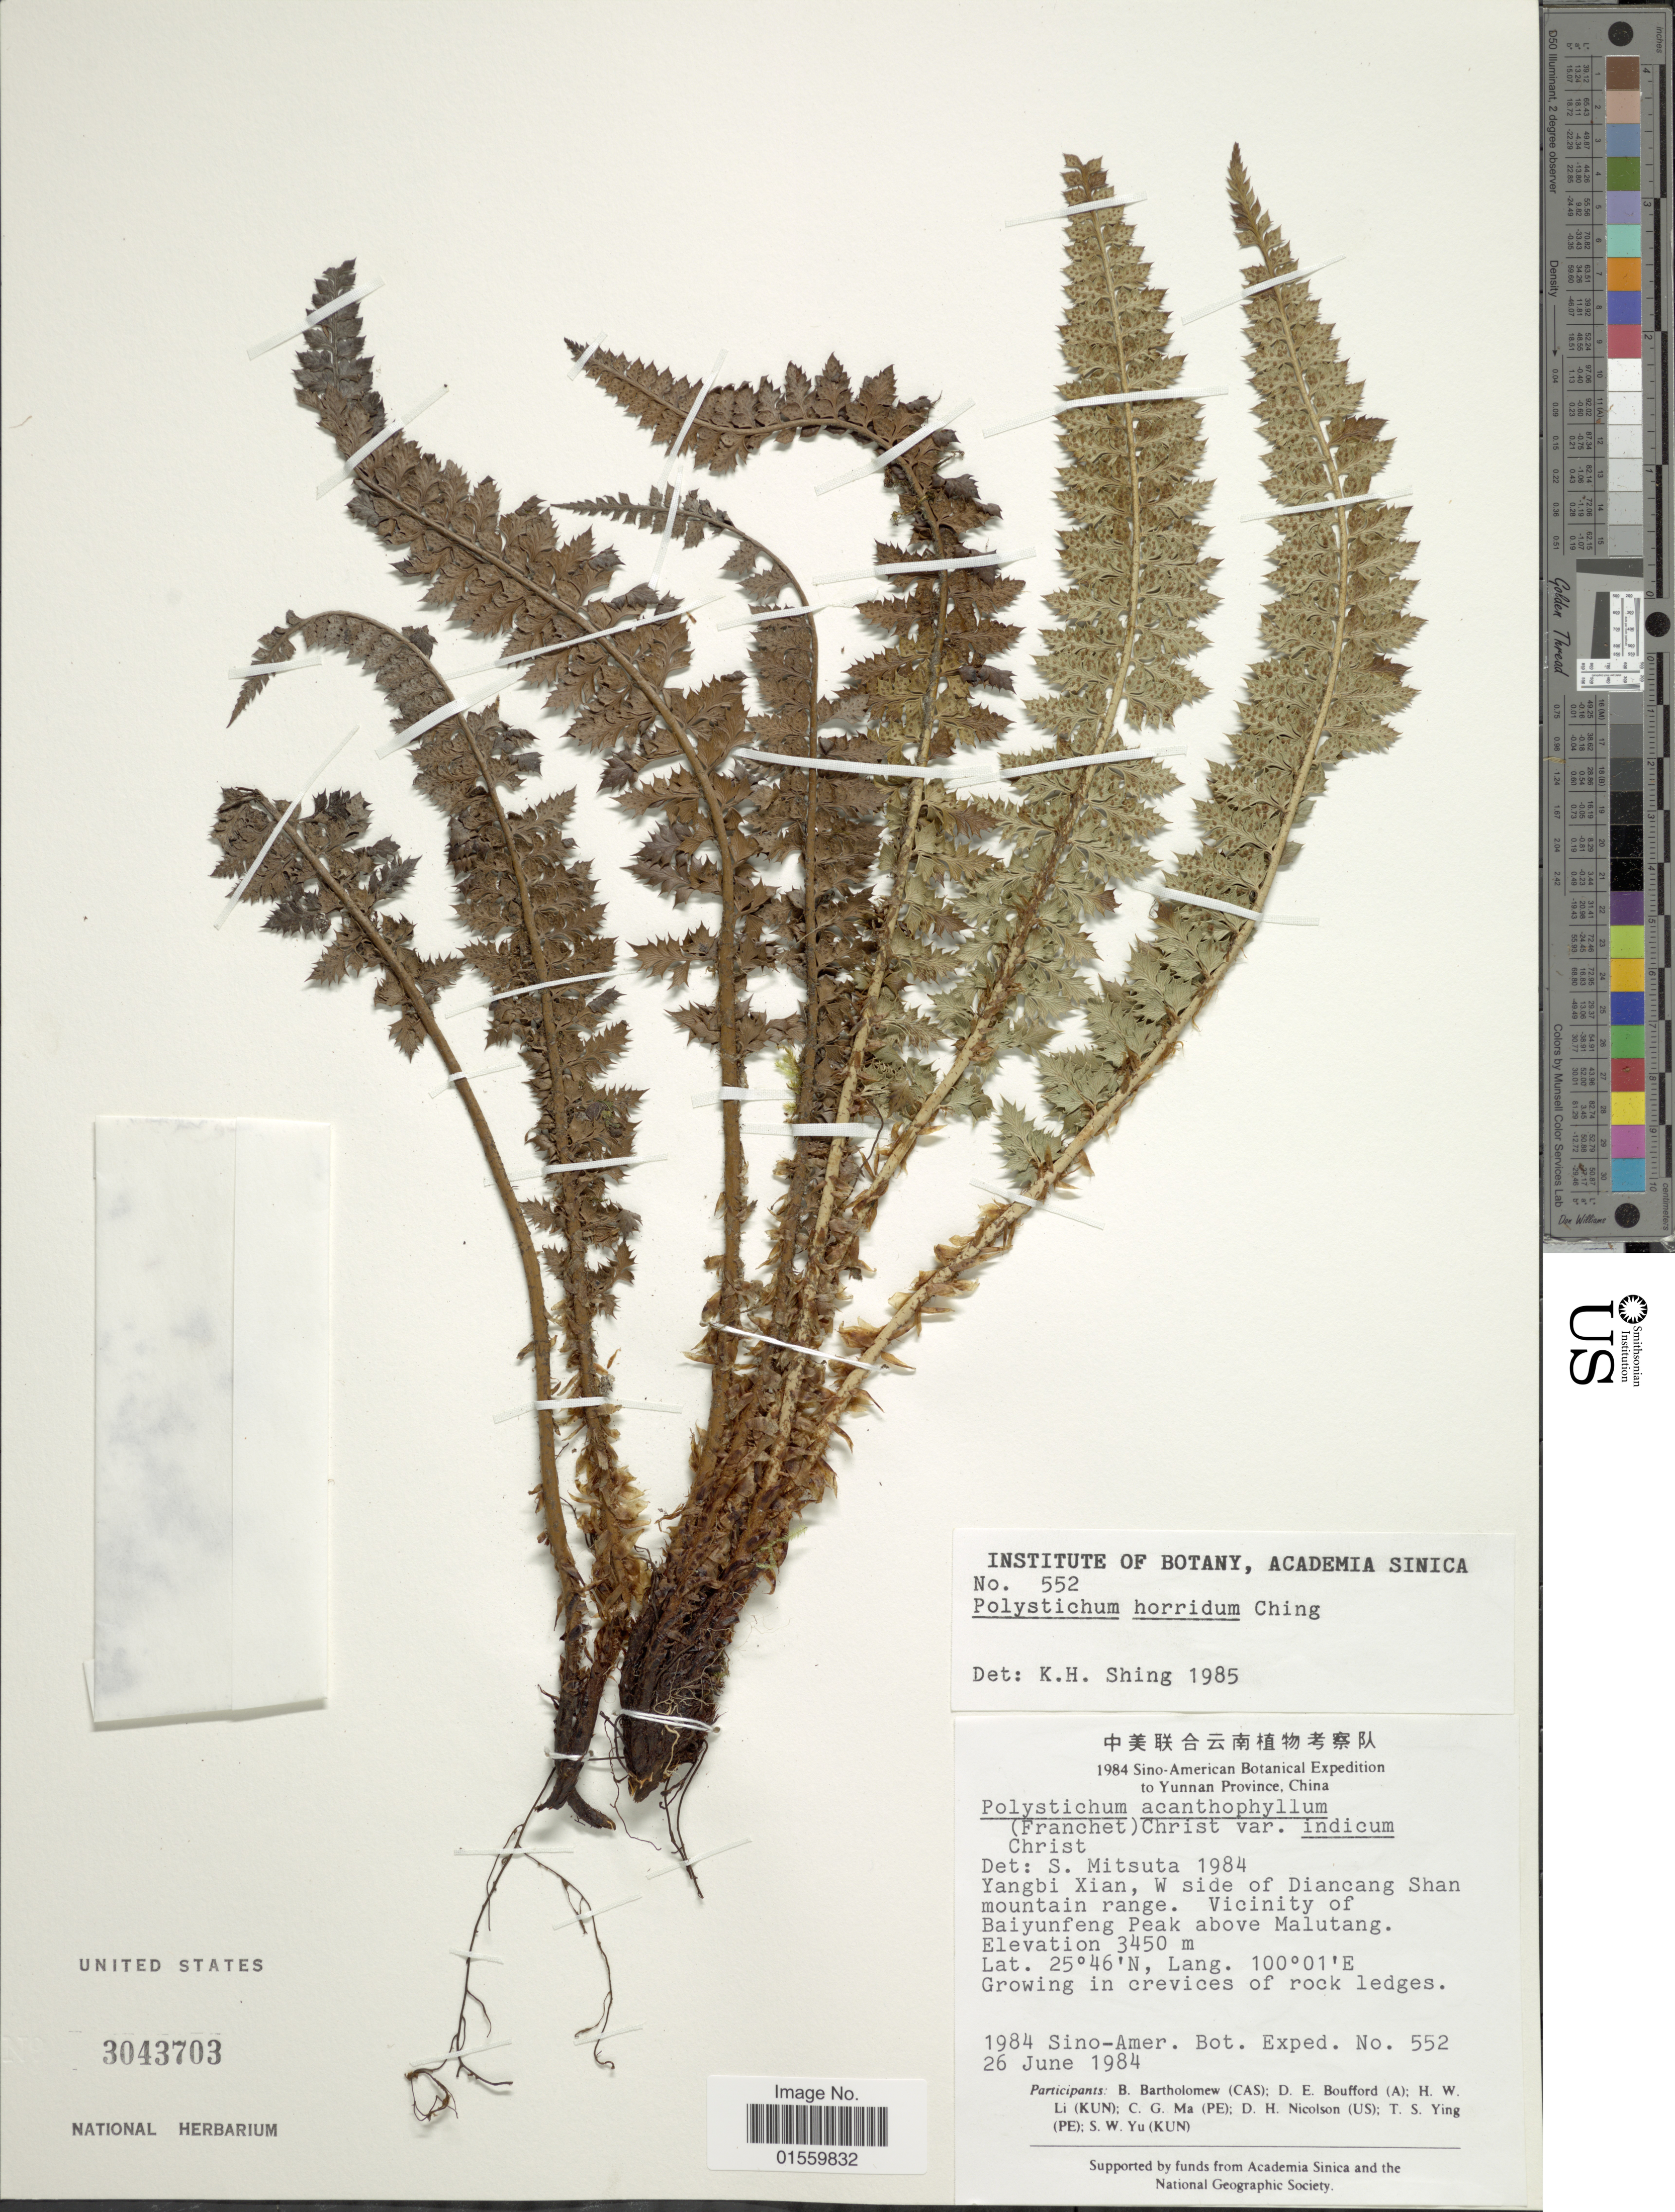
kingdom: Plantae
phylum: Tracheophyta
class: Polypodiopsida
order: Polypodiales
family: Dryopteridaceae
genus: Polystichum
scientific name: Polystichum sp.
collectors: Sino-Amer. Bot. Exped. 1984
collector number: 552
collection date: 1984-06-26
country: China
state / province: Yunnan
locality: Yunnan Province, Yangbi Xian, W side of Diancang Shan mountain range, Vicinity of Baiyunfeng Peak above Malutang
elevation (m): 3450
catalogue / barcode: US 3043703